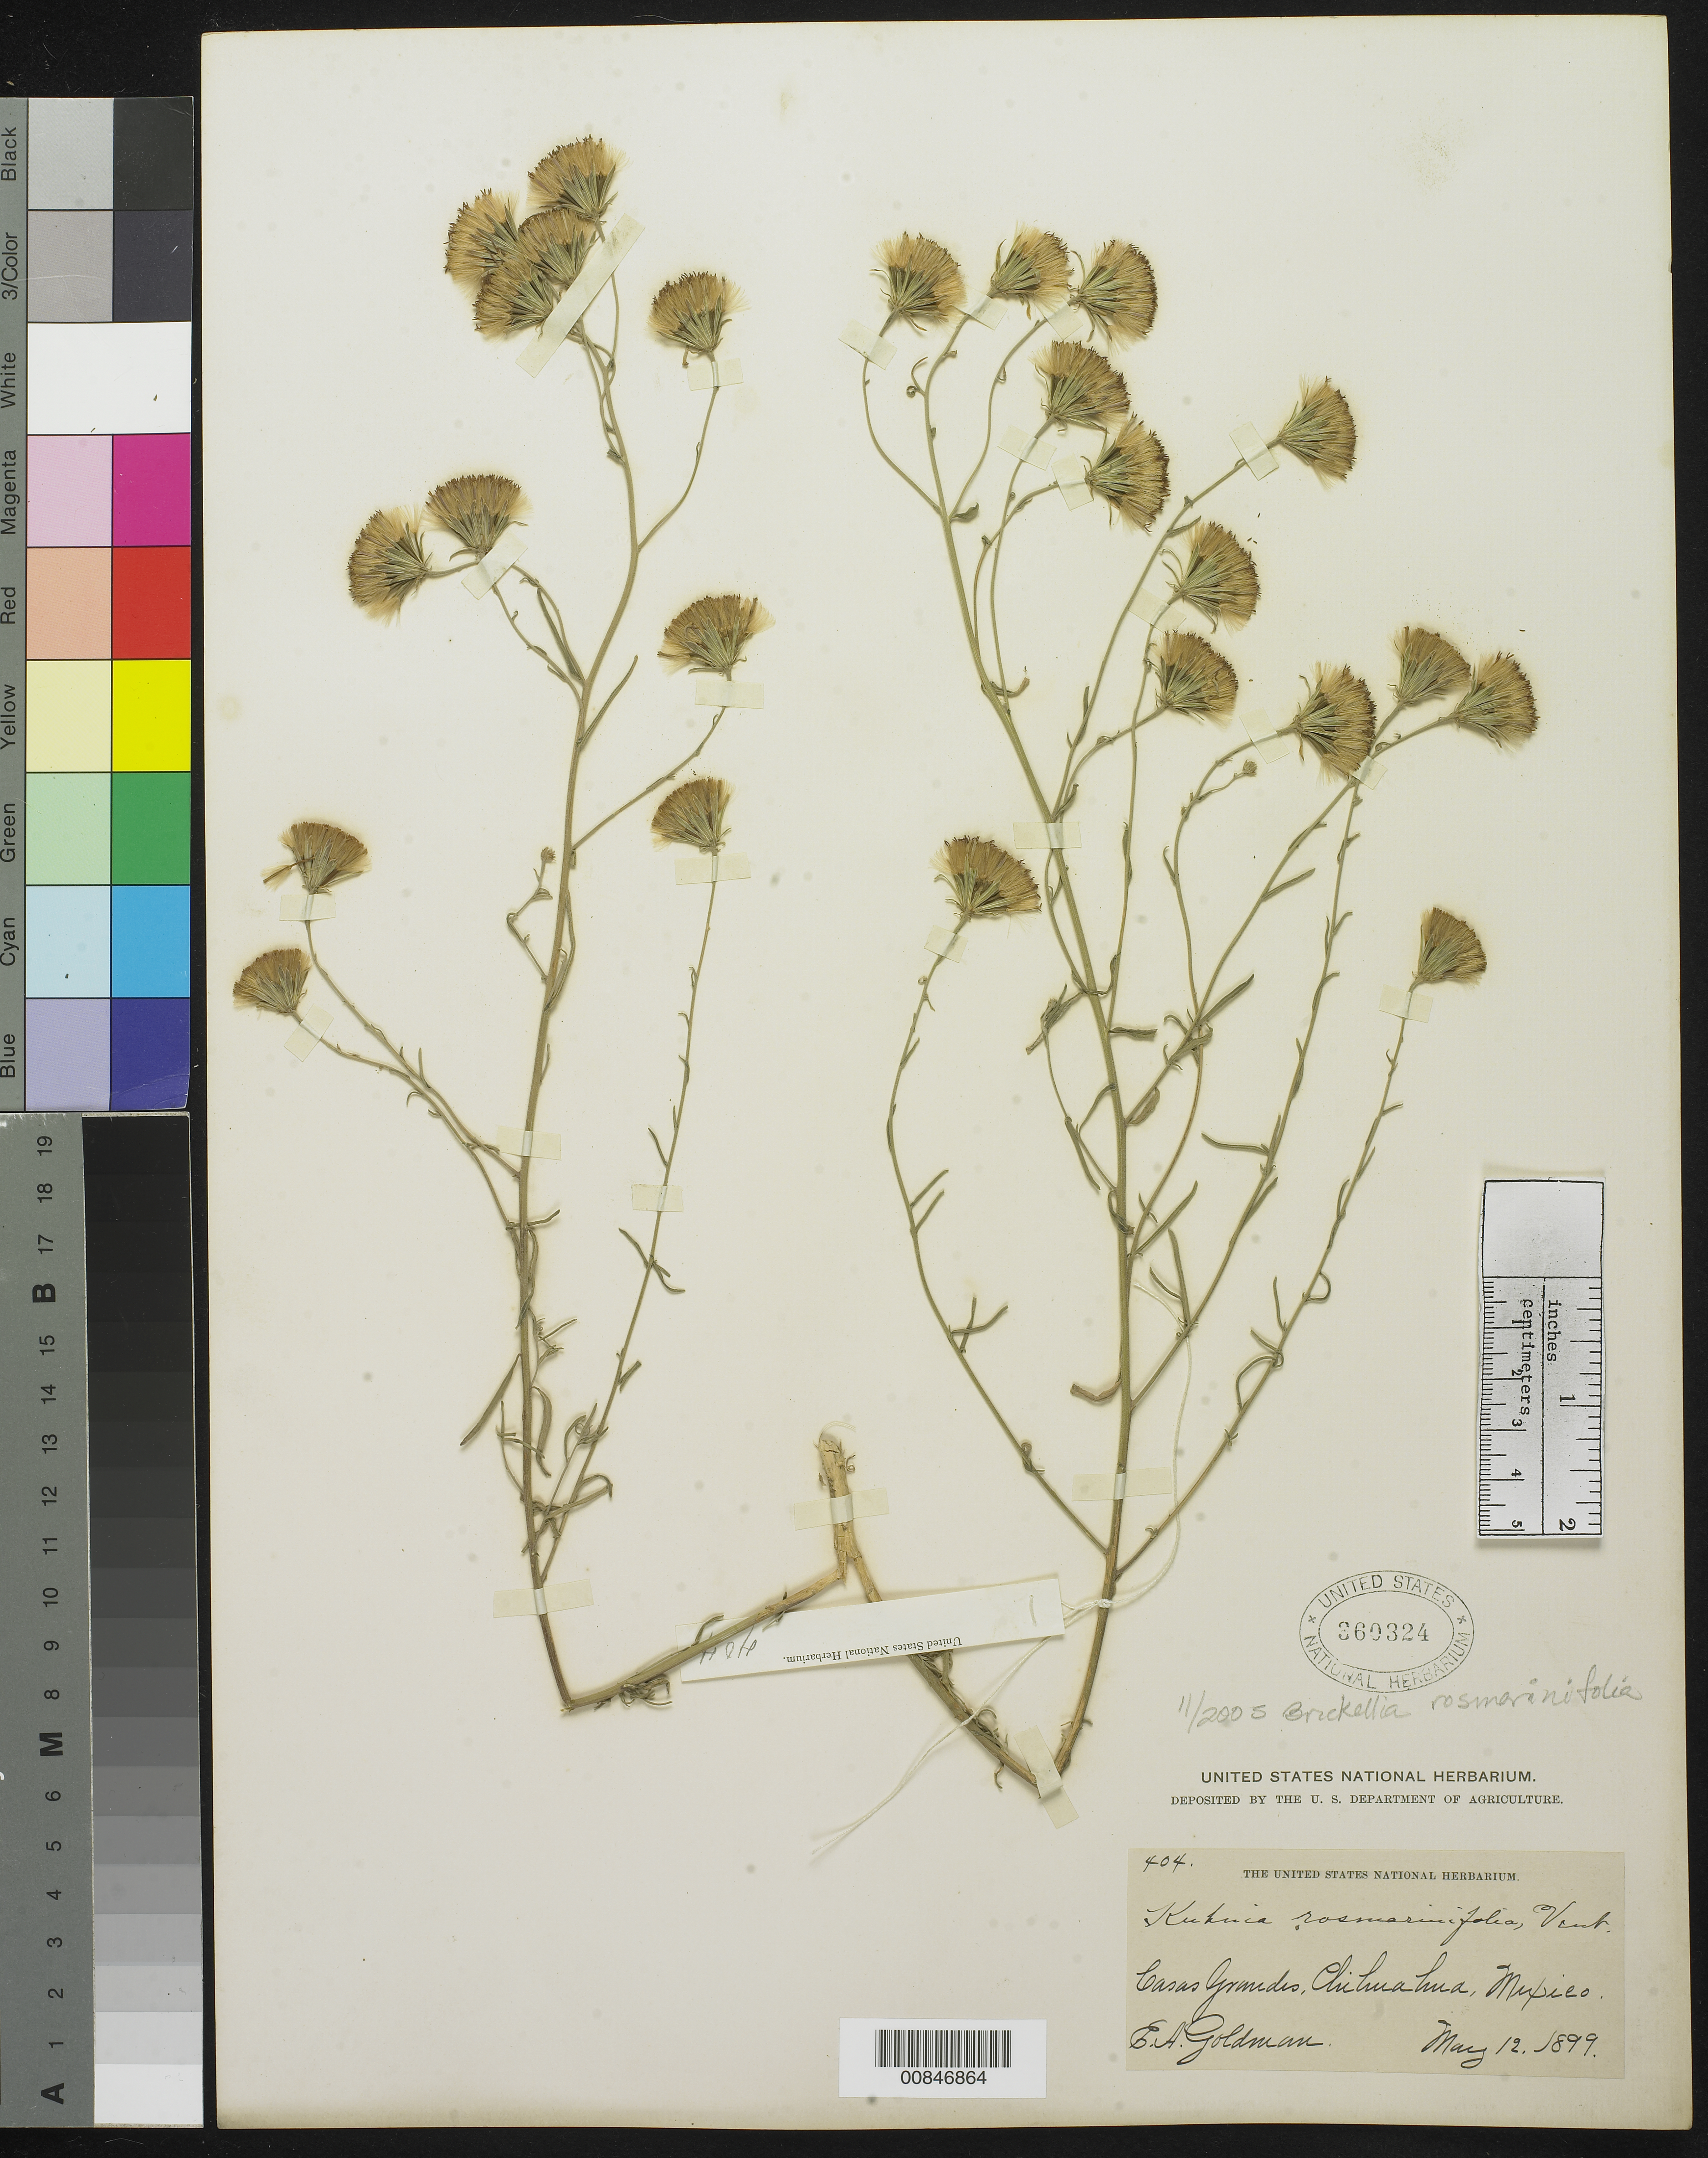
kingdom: Plantae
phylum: Tracheophyta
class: Magnoliopsida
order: Asterales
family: Asteraceae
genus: Brickellia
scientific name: Brickellia rosmarinifolia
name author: (Vent.) W.A. Weber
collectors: E. A. Goldman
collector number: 404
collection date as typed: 12 May 1899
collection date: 1899-05-12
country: Mexico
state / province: Chihuahua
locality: Casas Grandes, Chihuahua.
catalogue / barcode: US 360324